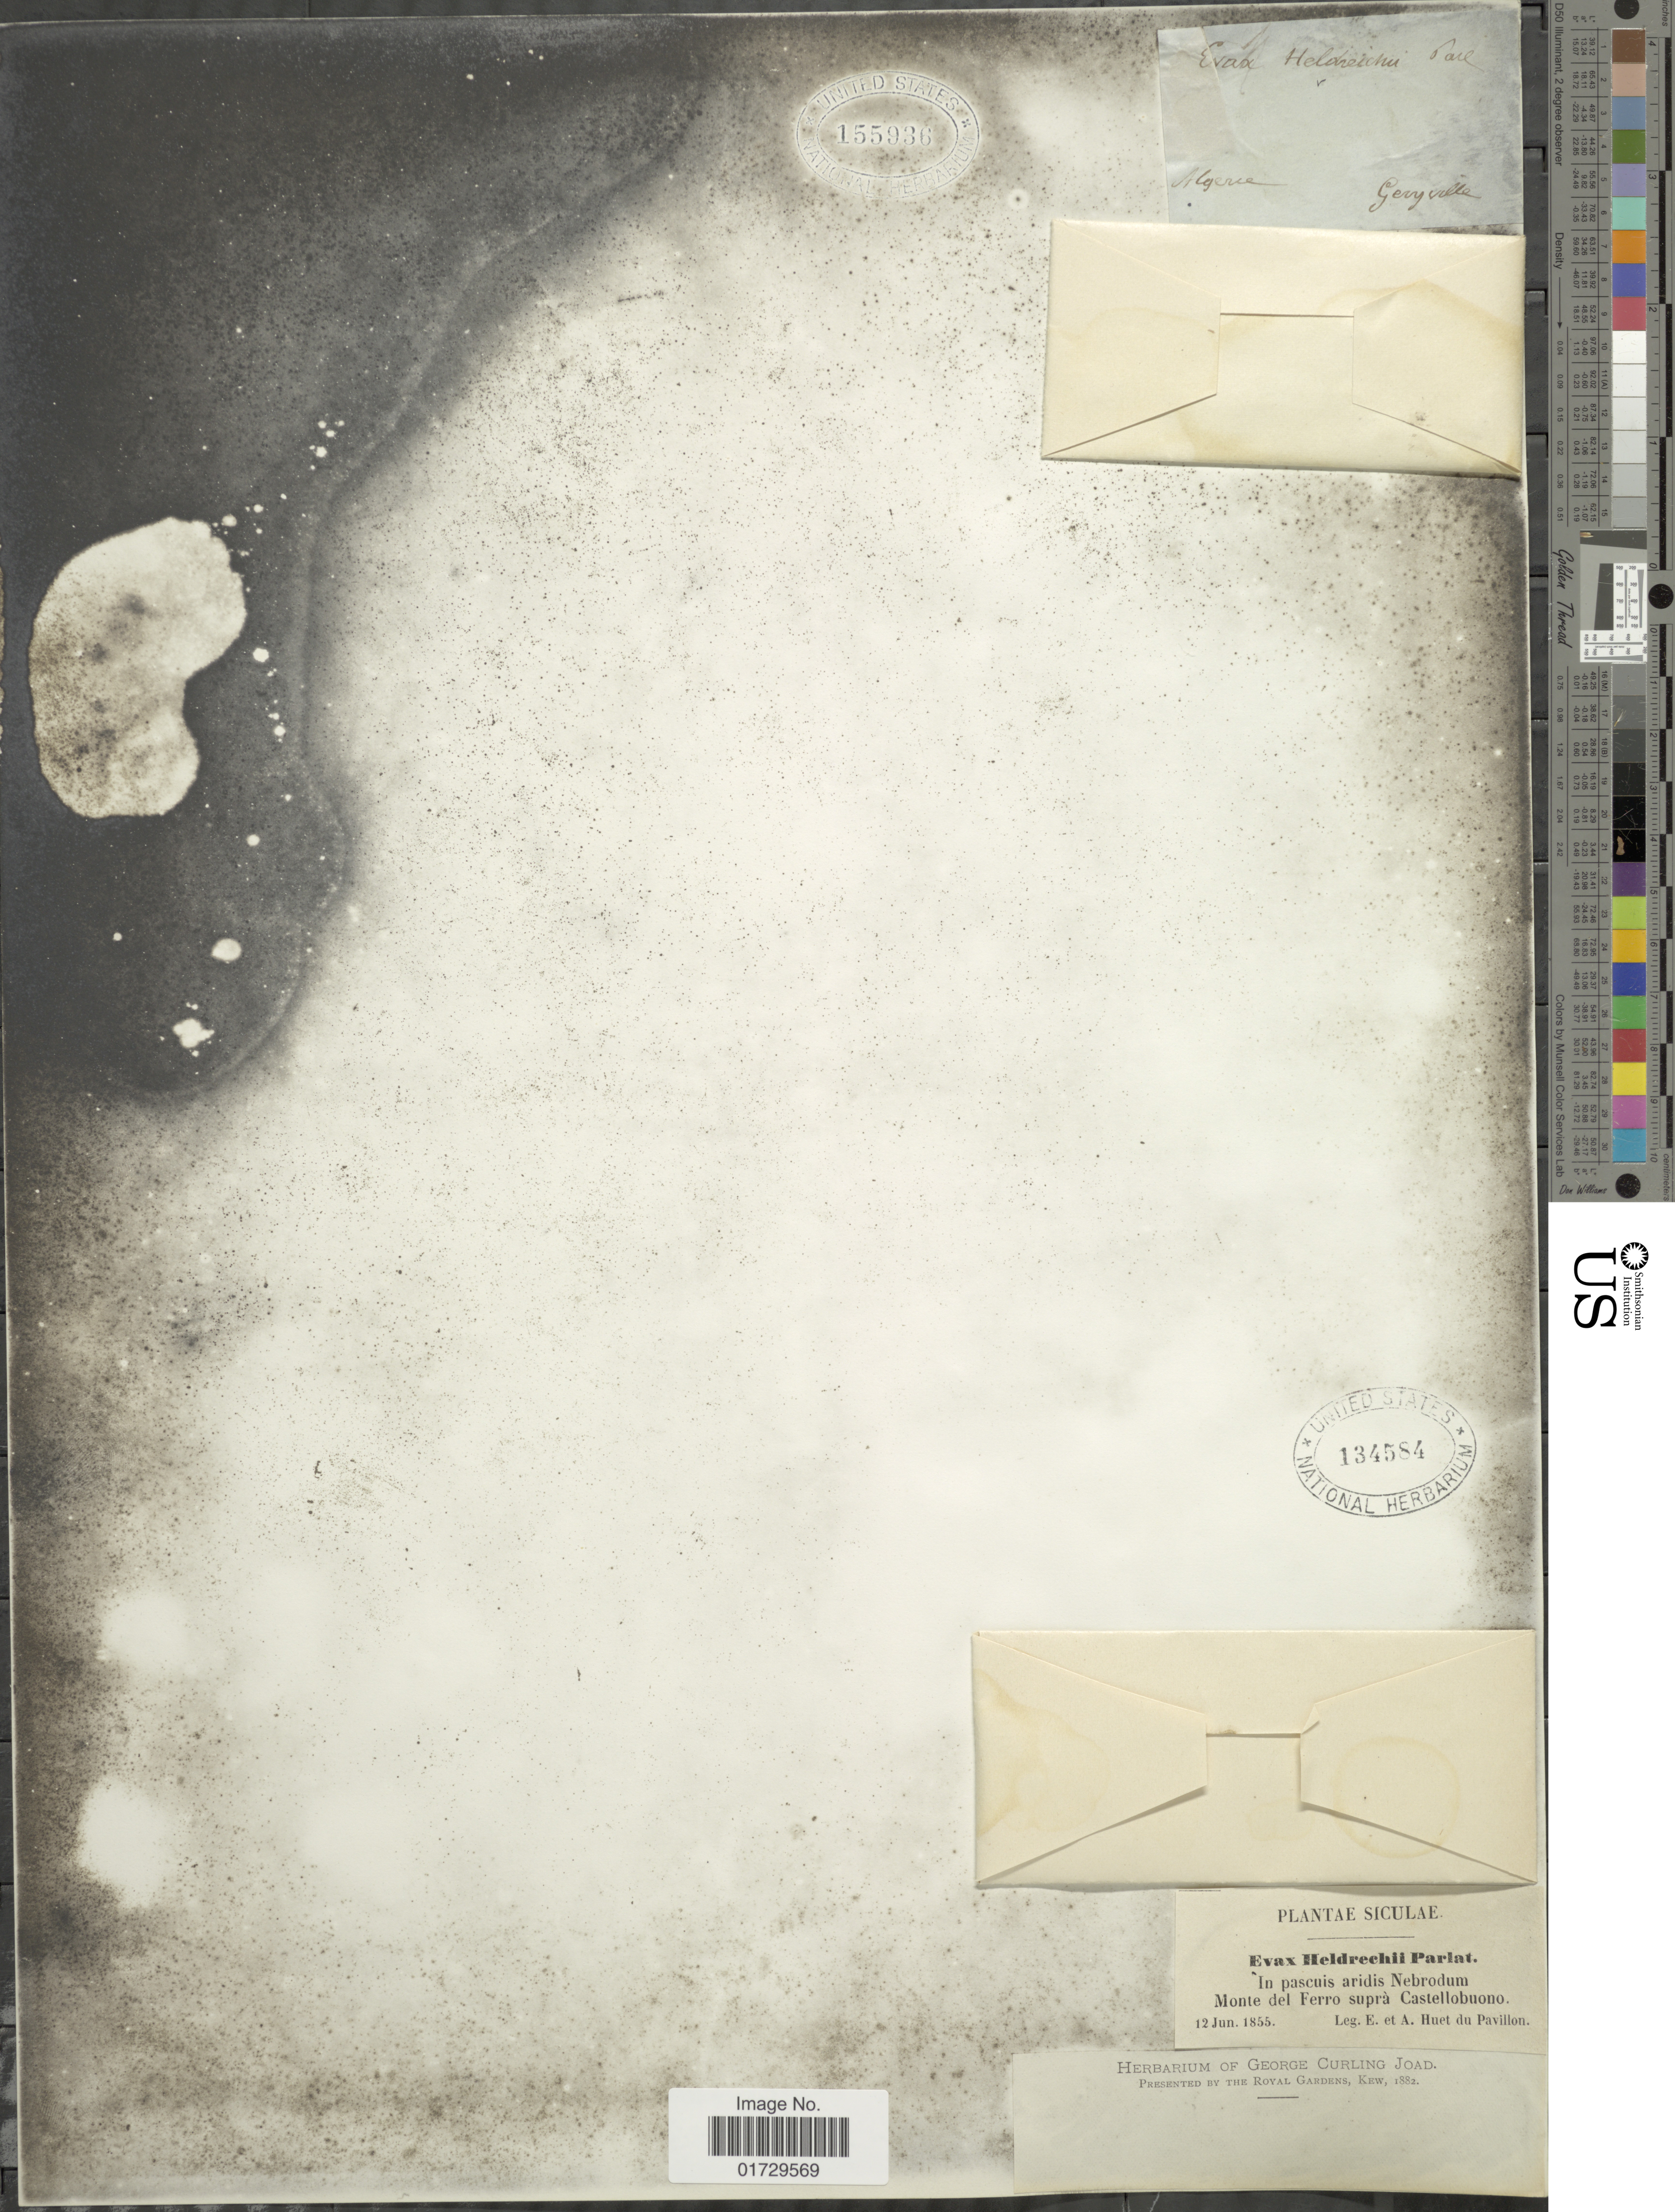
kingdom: Plantae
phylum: Tracheophyta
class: Magnoliopsida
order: Asterales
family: Asteraceae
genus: Filago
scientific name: Filago heldreichii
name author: (Parl.) Batt.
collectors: E. Huet du Pavillon & A. Huet du Pavillon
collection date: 1855-06-12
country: Italy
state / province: Siciliana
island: Sicily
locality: Siculae, In pascuis aridis Nebrodum, Monte del Ferro supra Castellobuono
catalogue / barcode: US 134584